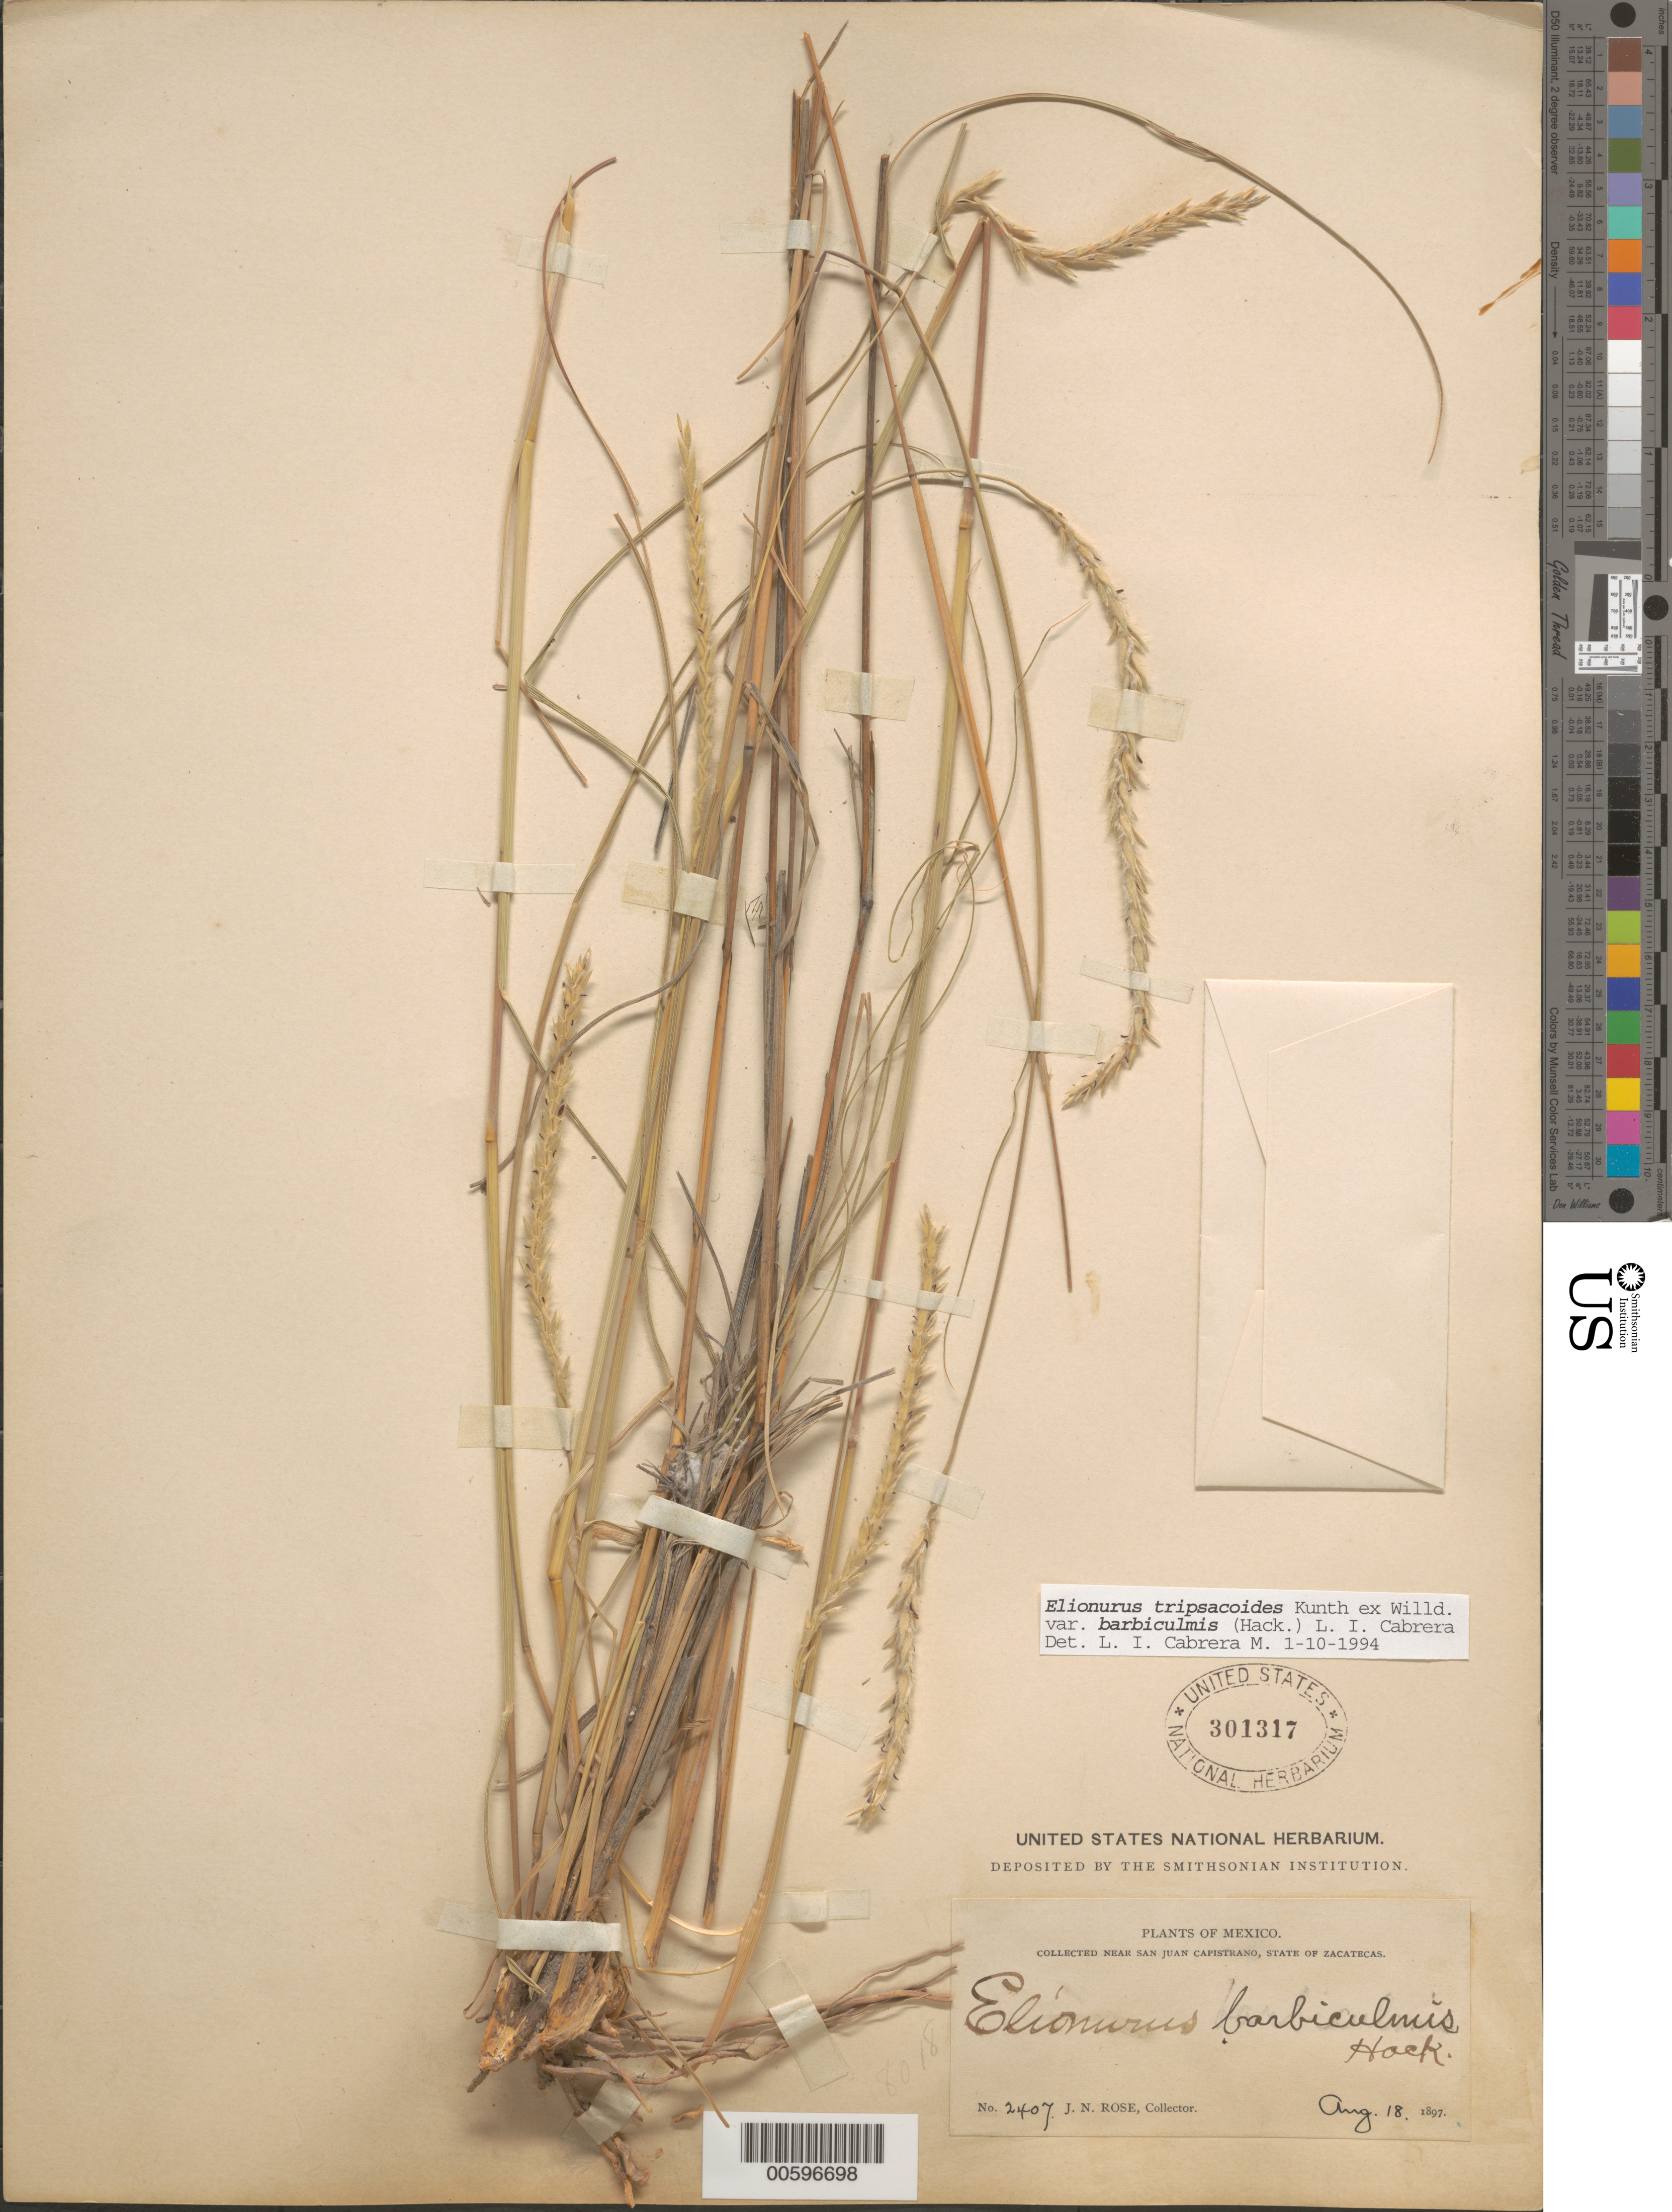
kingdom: Plantae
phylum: Tracheophyta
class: Liliopsida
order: Poales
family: Poaceae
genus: Elionurus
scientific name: Elionurus tripsacoides var. barbiculmis (Hack.) L.I. Cabrera & Dávila, comb. ined.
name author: (Hack.) L.I. Cabrera & Dávila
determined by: Cabrera M., L. I.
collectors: J. N. Rose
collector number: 2407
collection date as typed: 18 Aug 1897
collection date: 1897-08-18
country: Mexico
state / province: Zacatecas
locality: Near San Juan Capistrano.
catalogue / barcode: US 301317